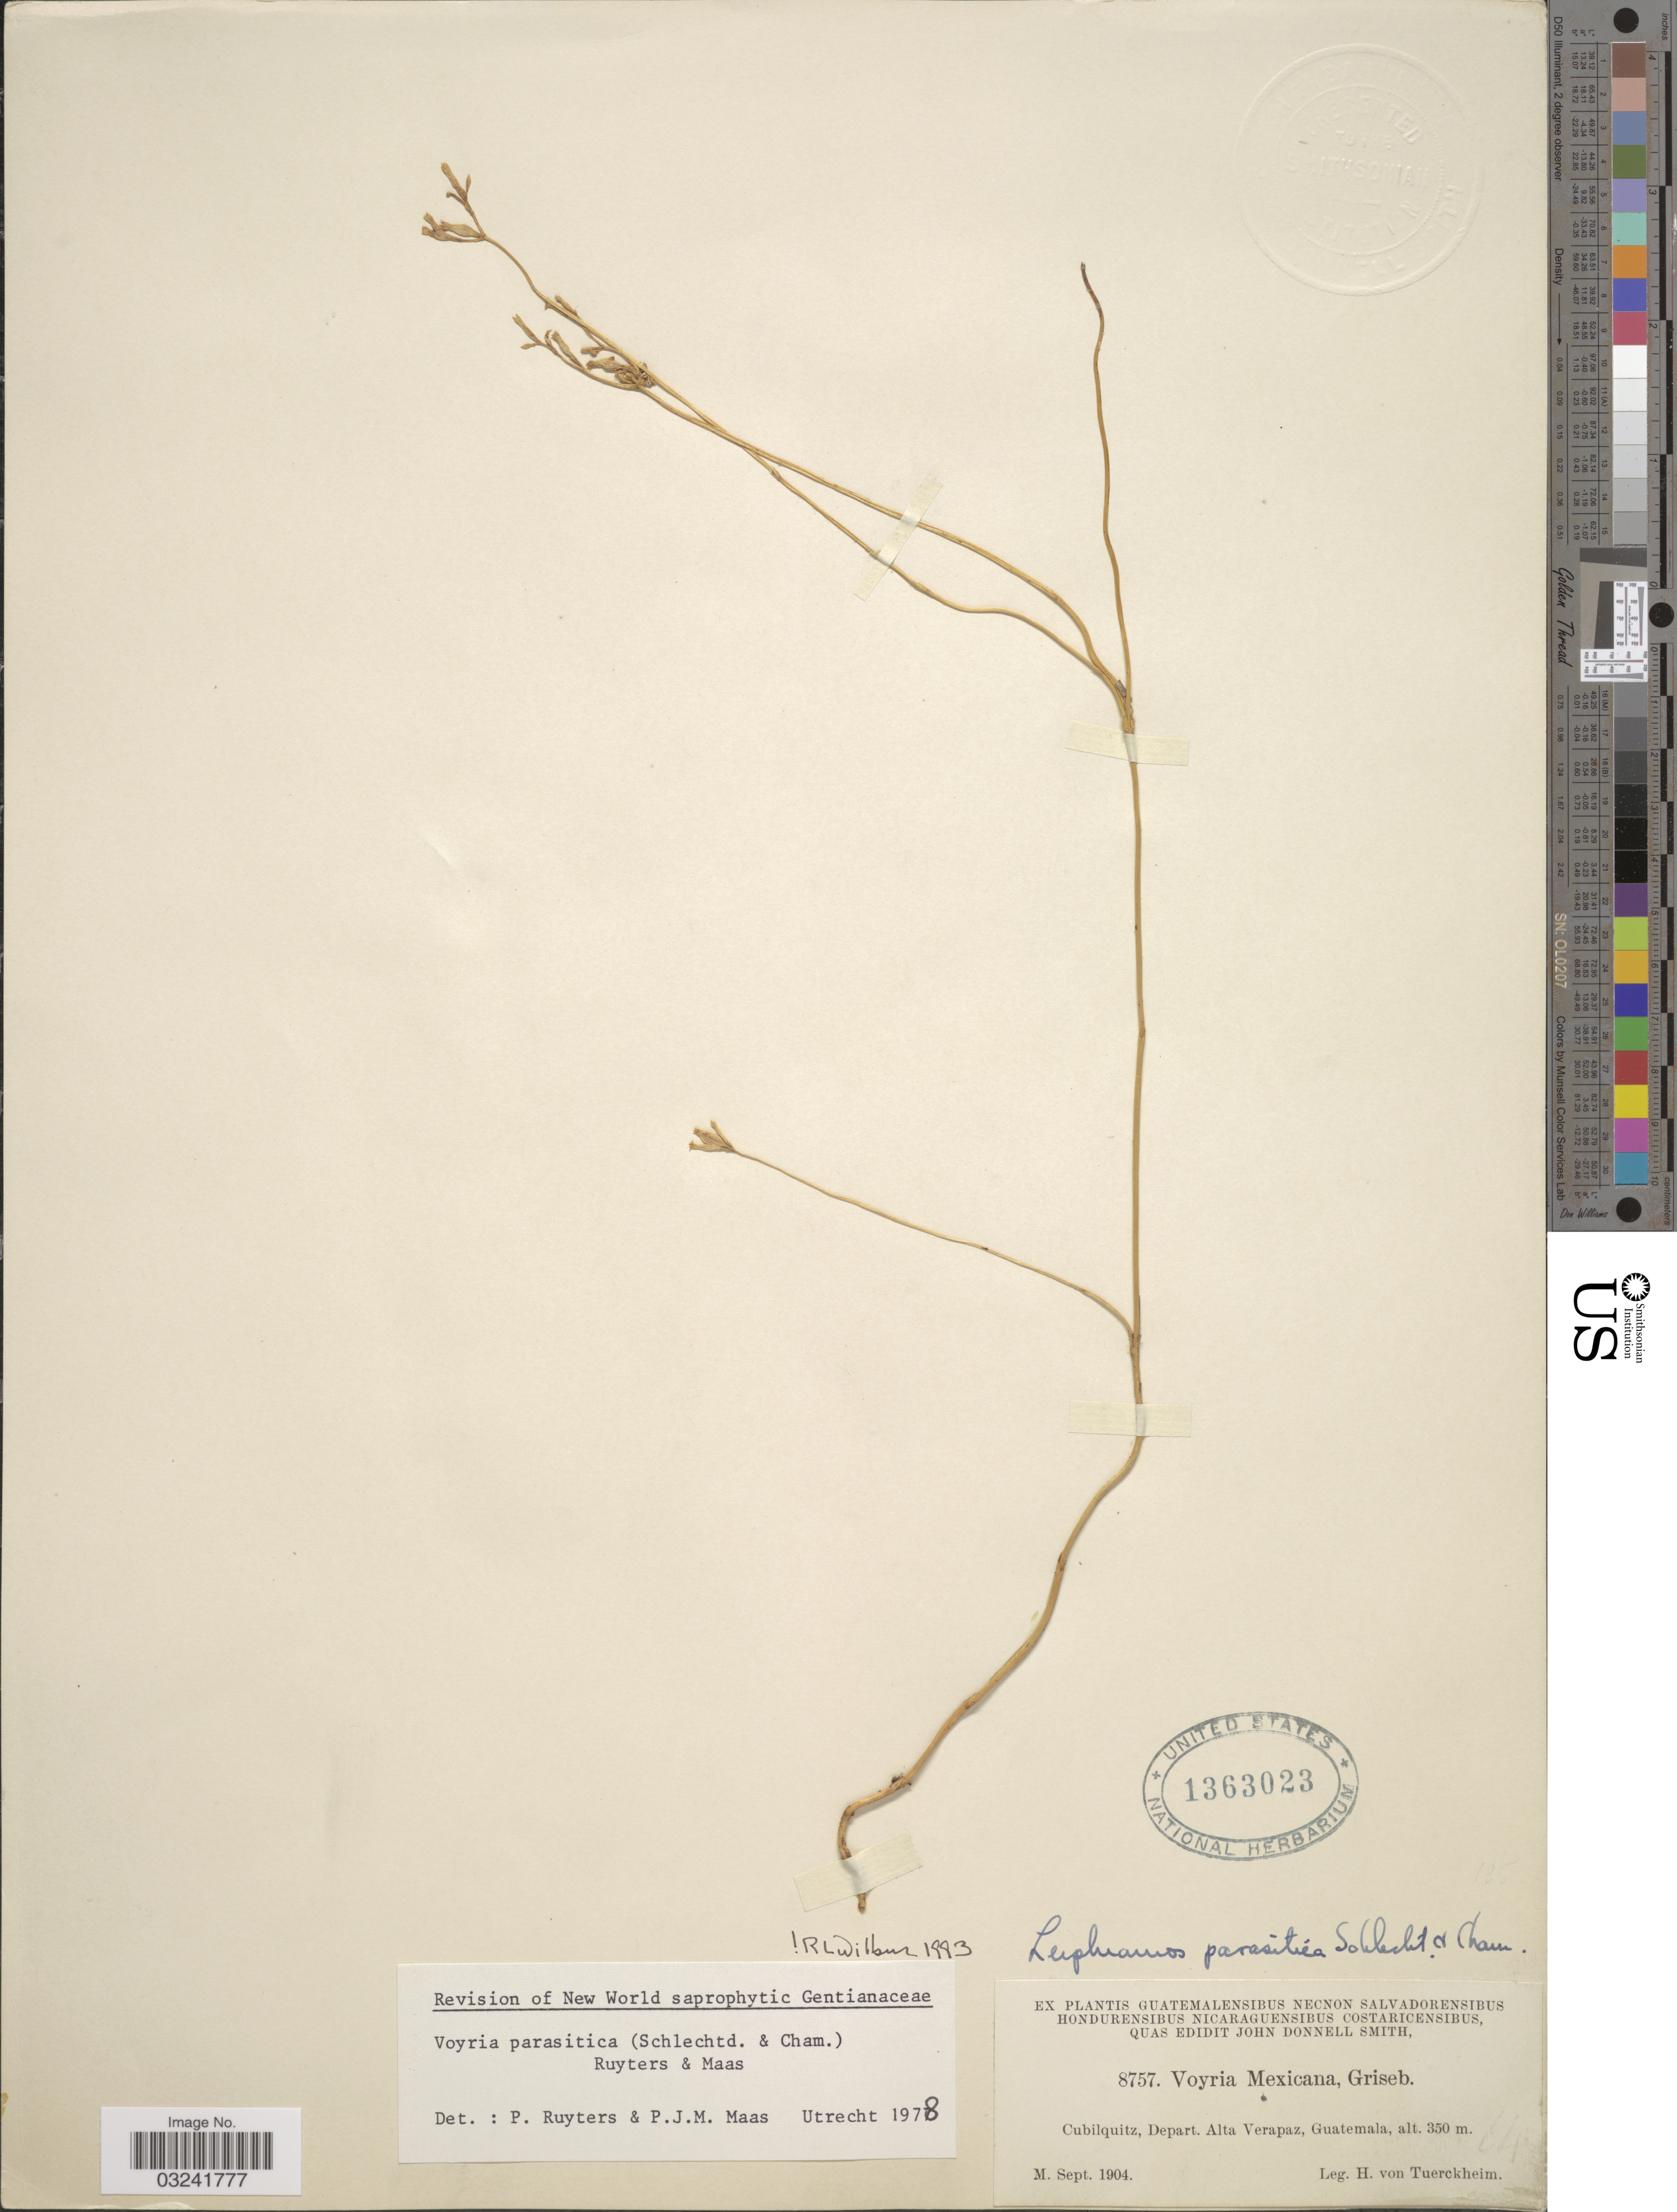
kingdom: Plantae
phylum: Tracheophyta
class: Magnoliopsida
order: Gentianales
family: Gentianaceae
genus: Voyria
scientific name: Voyria parasitica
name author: (Schltdl. & Cham.) Ruyters & Maas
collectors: H. von Türckheim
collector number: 8757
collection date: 1904-09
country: Guatemala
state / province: Alta Verapaz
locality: Cubilquitz, Depart. Alta Verapaz.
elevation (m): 350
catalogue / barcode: US 1363023